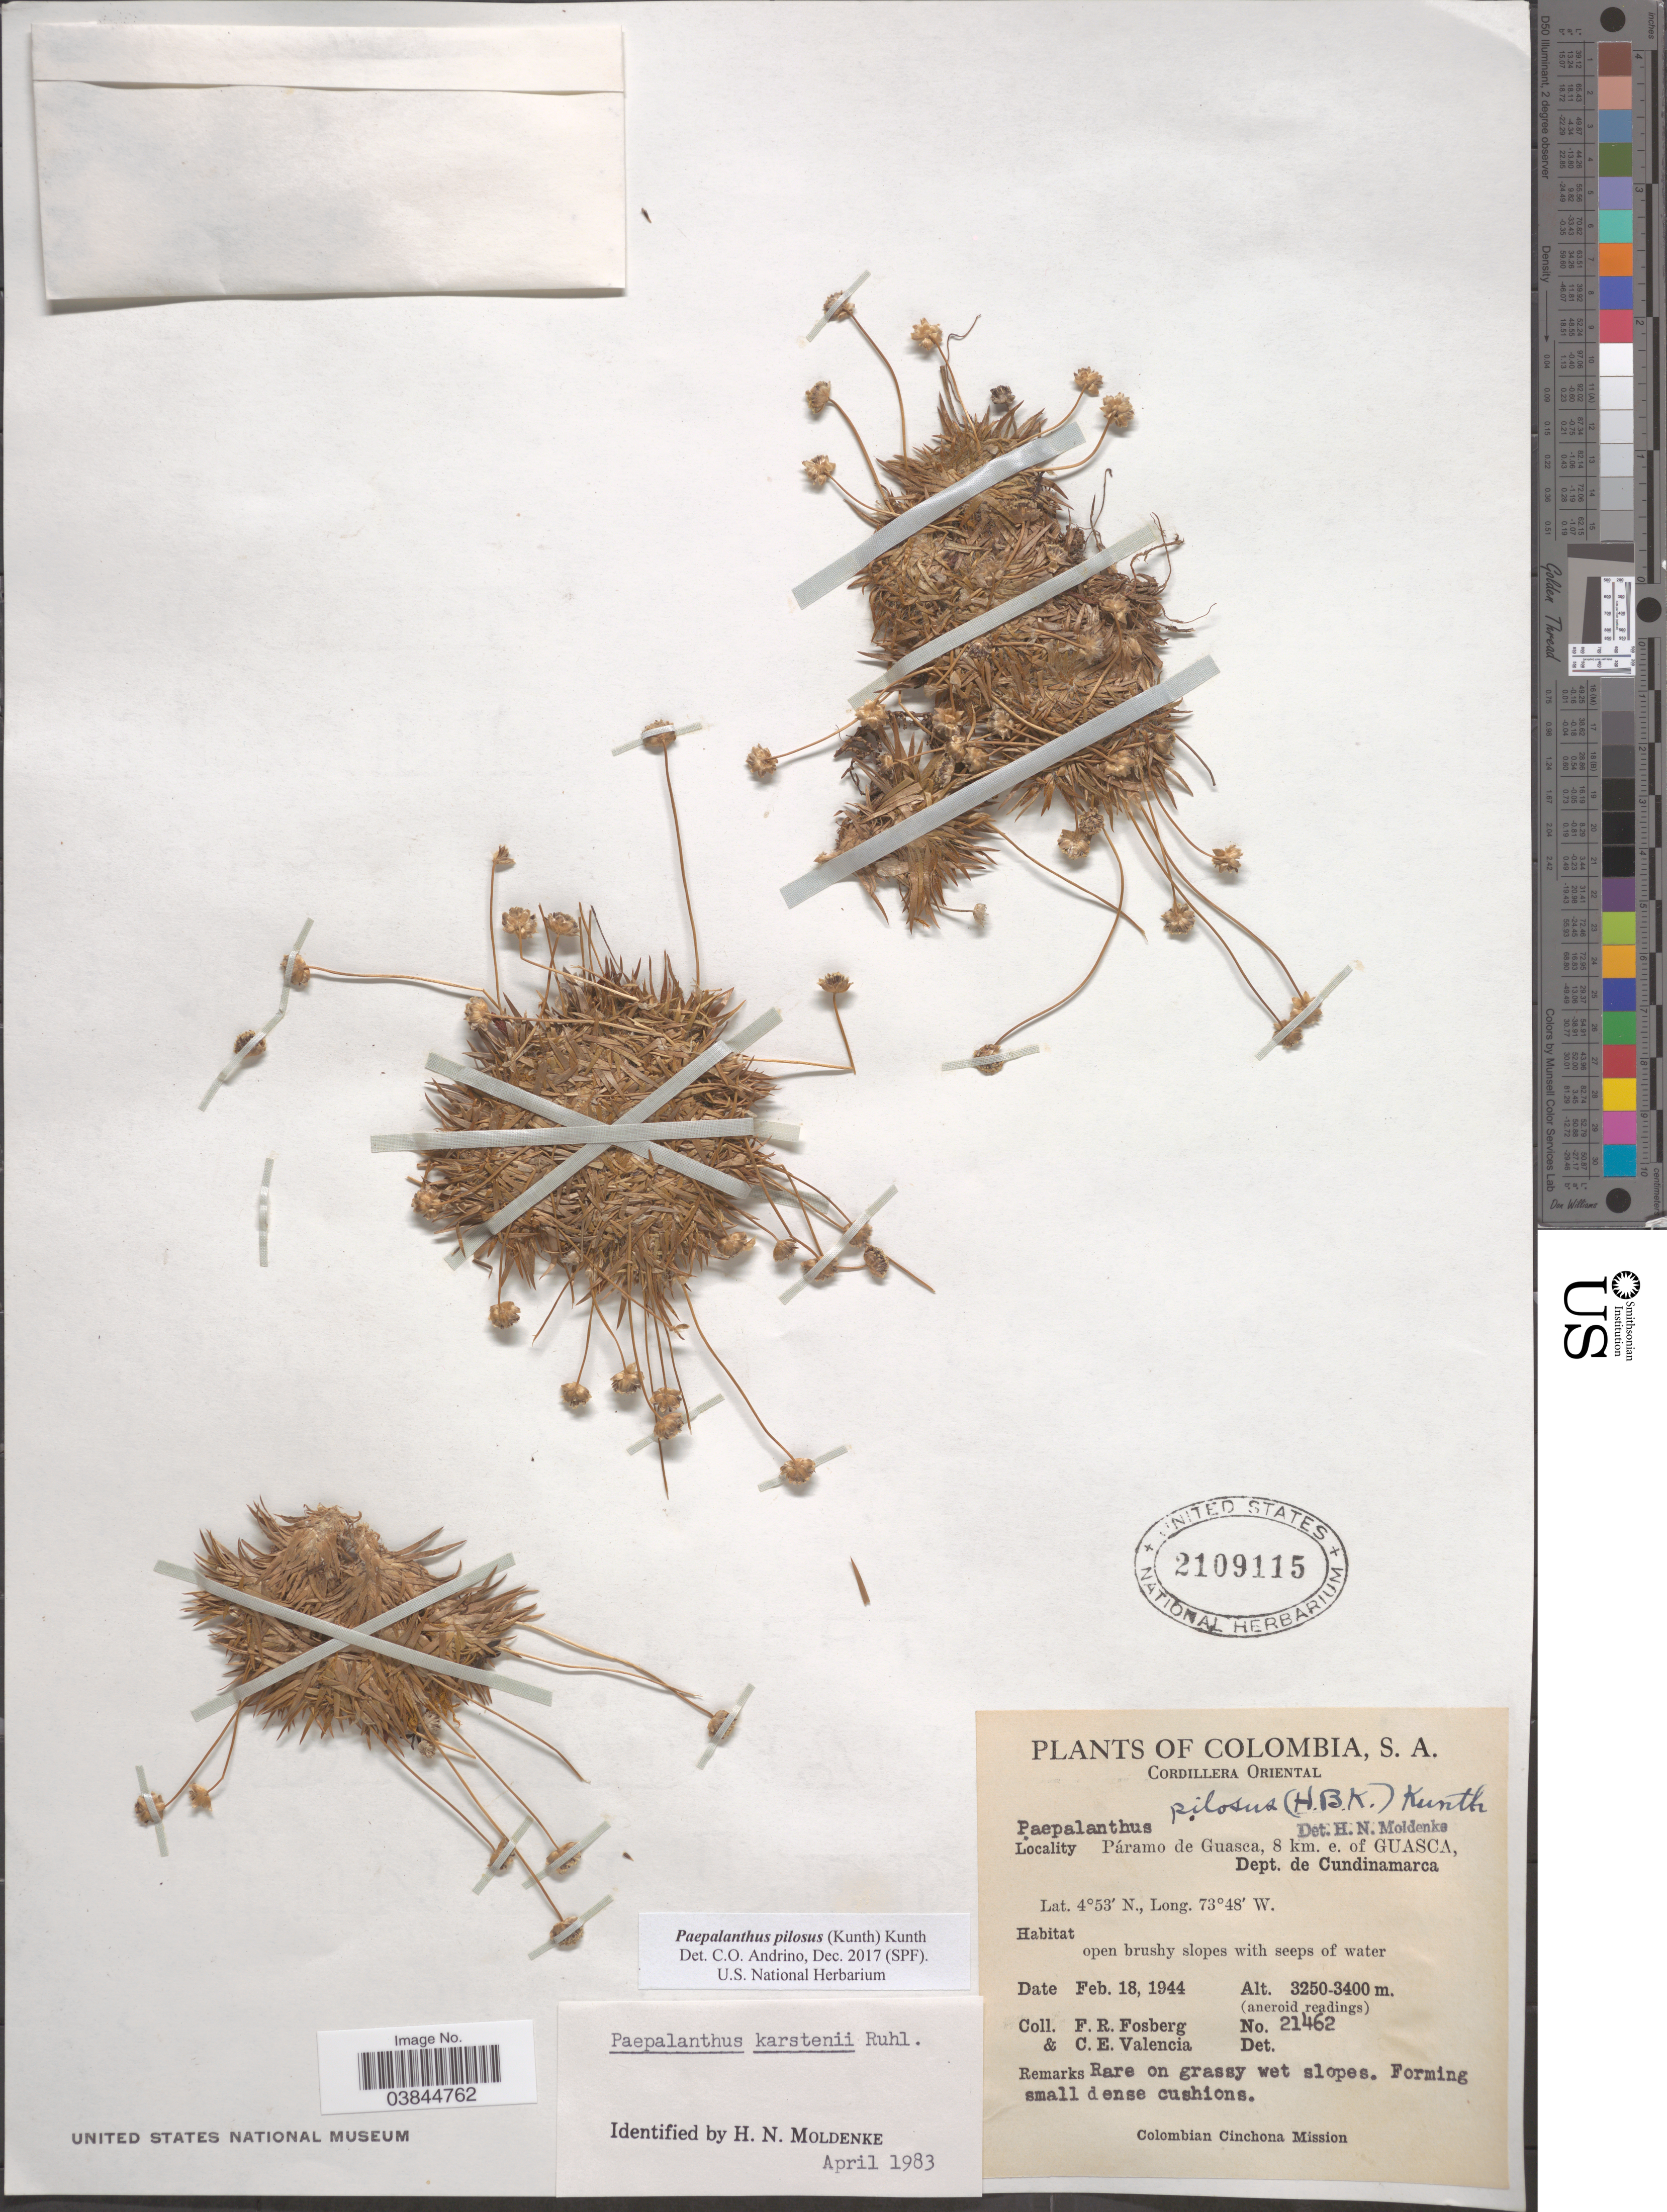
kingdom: Plantae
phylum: Tracheophyta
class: Liliopsida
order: Poales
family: Eriocaulaceae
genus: Paepalanthus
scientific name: Paepalanthus pilosus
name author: (Kunth) Kunth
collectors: F. R. Fosberg & C. Valencia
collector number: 21462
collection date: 1944-02-18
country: Colombia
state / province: Cundinamarca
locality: Cordillera Oriental. Páramo de Guasca, 8 km. e. of Guasca, Dept. de Cundinamarca.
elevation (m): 3250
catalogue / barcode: US 2109115